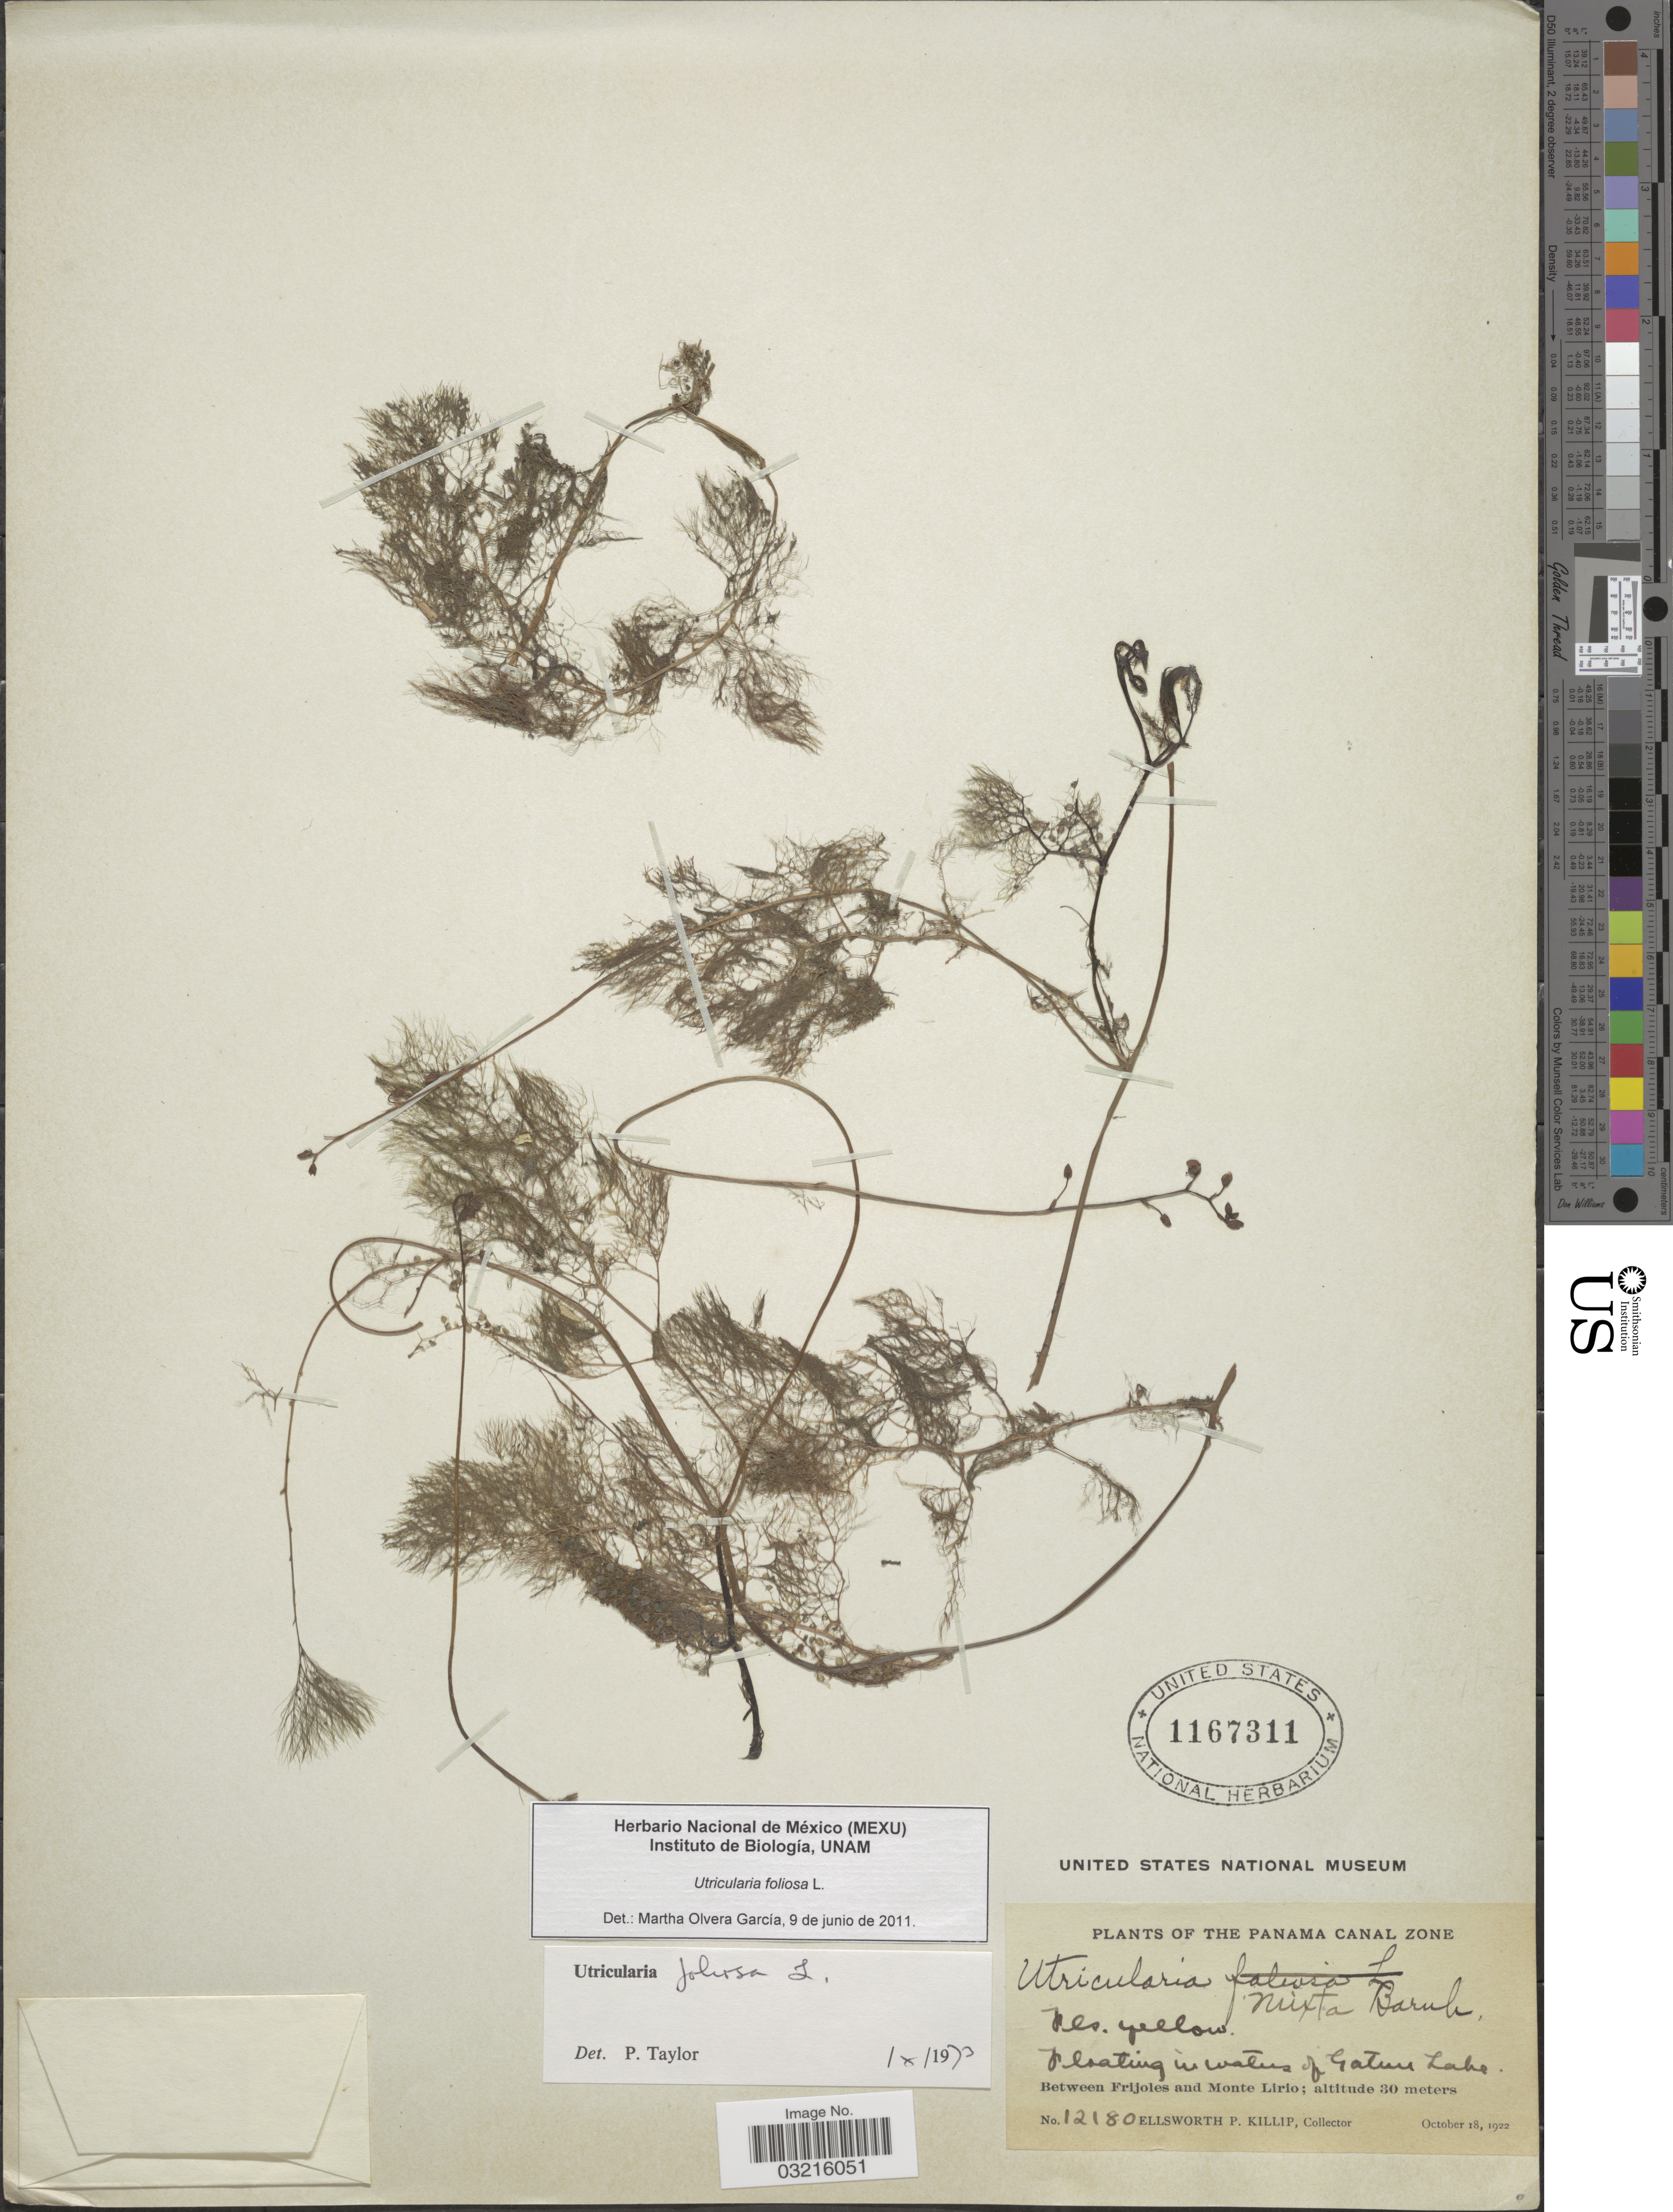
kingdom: Plantae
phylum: Tracheophyta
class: Magnoliopsida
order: Lamiales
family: Lentibulariaceae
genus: Utricularia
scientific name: Utricularia foliosa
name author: L.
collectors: E. P. Killip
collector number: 12180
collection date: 1922-10-18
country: Panama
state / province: Colón / Panamá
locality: The Panama Canal Zone, Floating in waters of Gatun Lake. Between Frijoles and Monte Lirio.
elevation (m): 30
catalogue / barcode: US 1167311